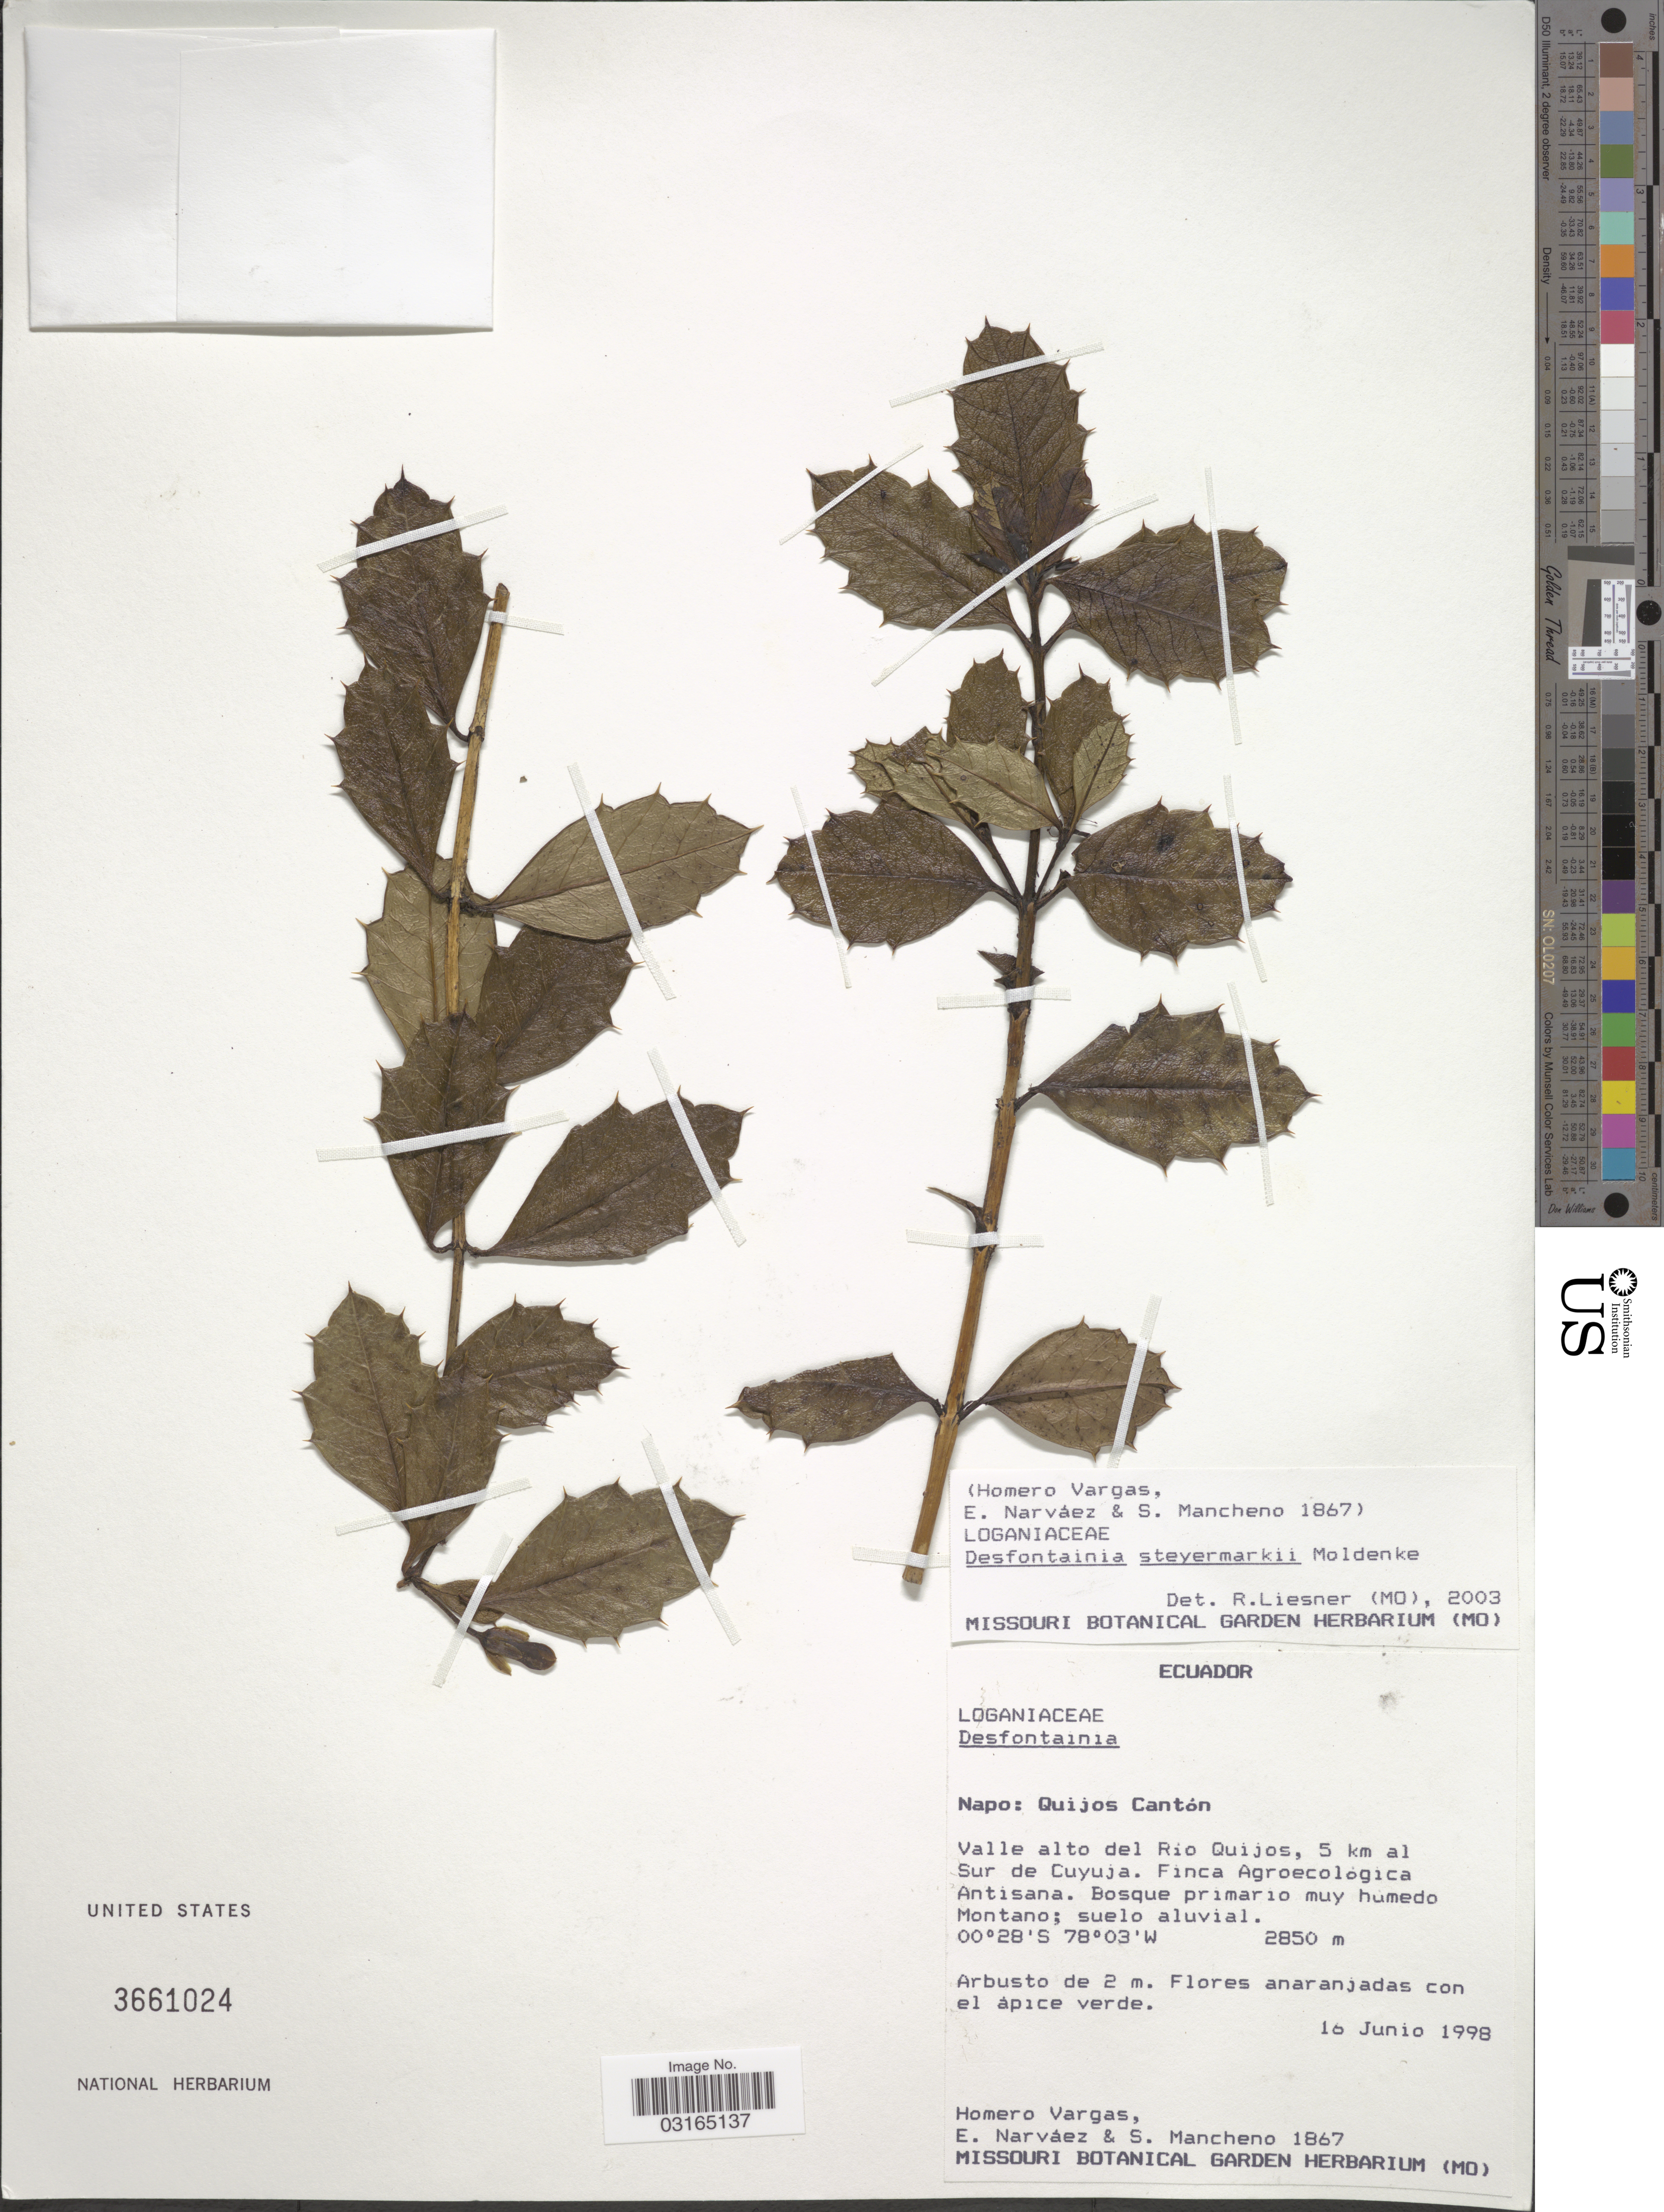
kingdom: Plantae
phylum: Tracheophyta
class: Magnoliopsida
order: Bruniales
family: Columelliaceae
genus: Desfontainia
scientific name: Desfontainia sp.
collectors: H. Vargas, E. Narváez & S. Mancheno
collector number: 1867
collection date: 1998-06-16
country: Ecuador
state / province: Napo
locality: Quijos Cantón. Valle alto del Rio Quijos, 5 km al Sur de Cuyuja. Finca Agroecológica Antisana.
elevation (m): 2850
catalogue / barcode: US 3661024